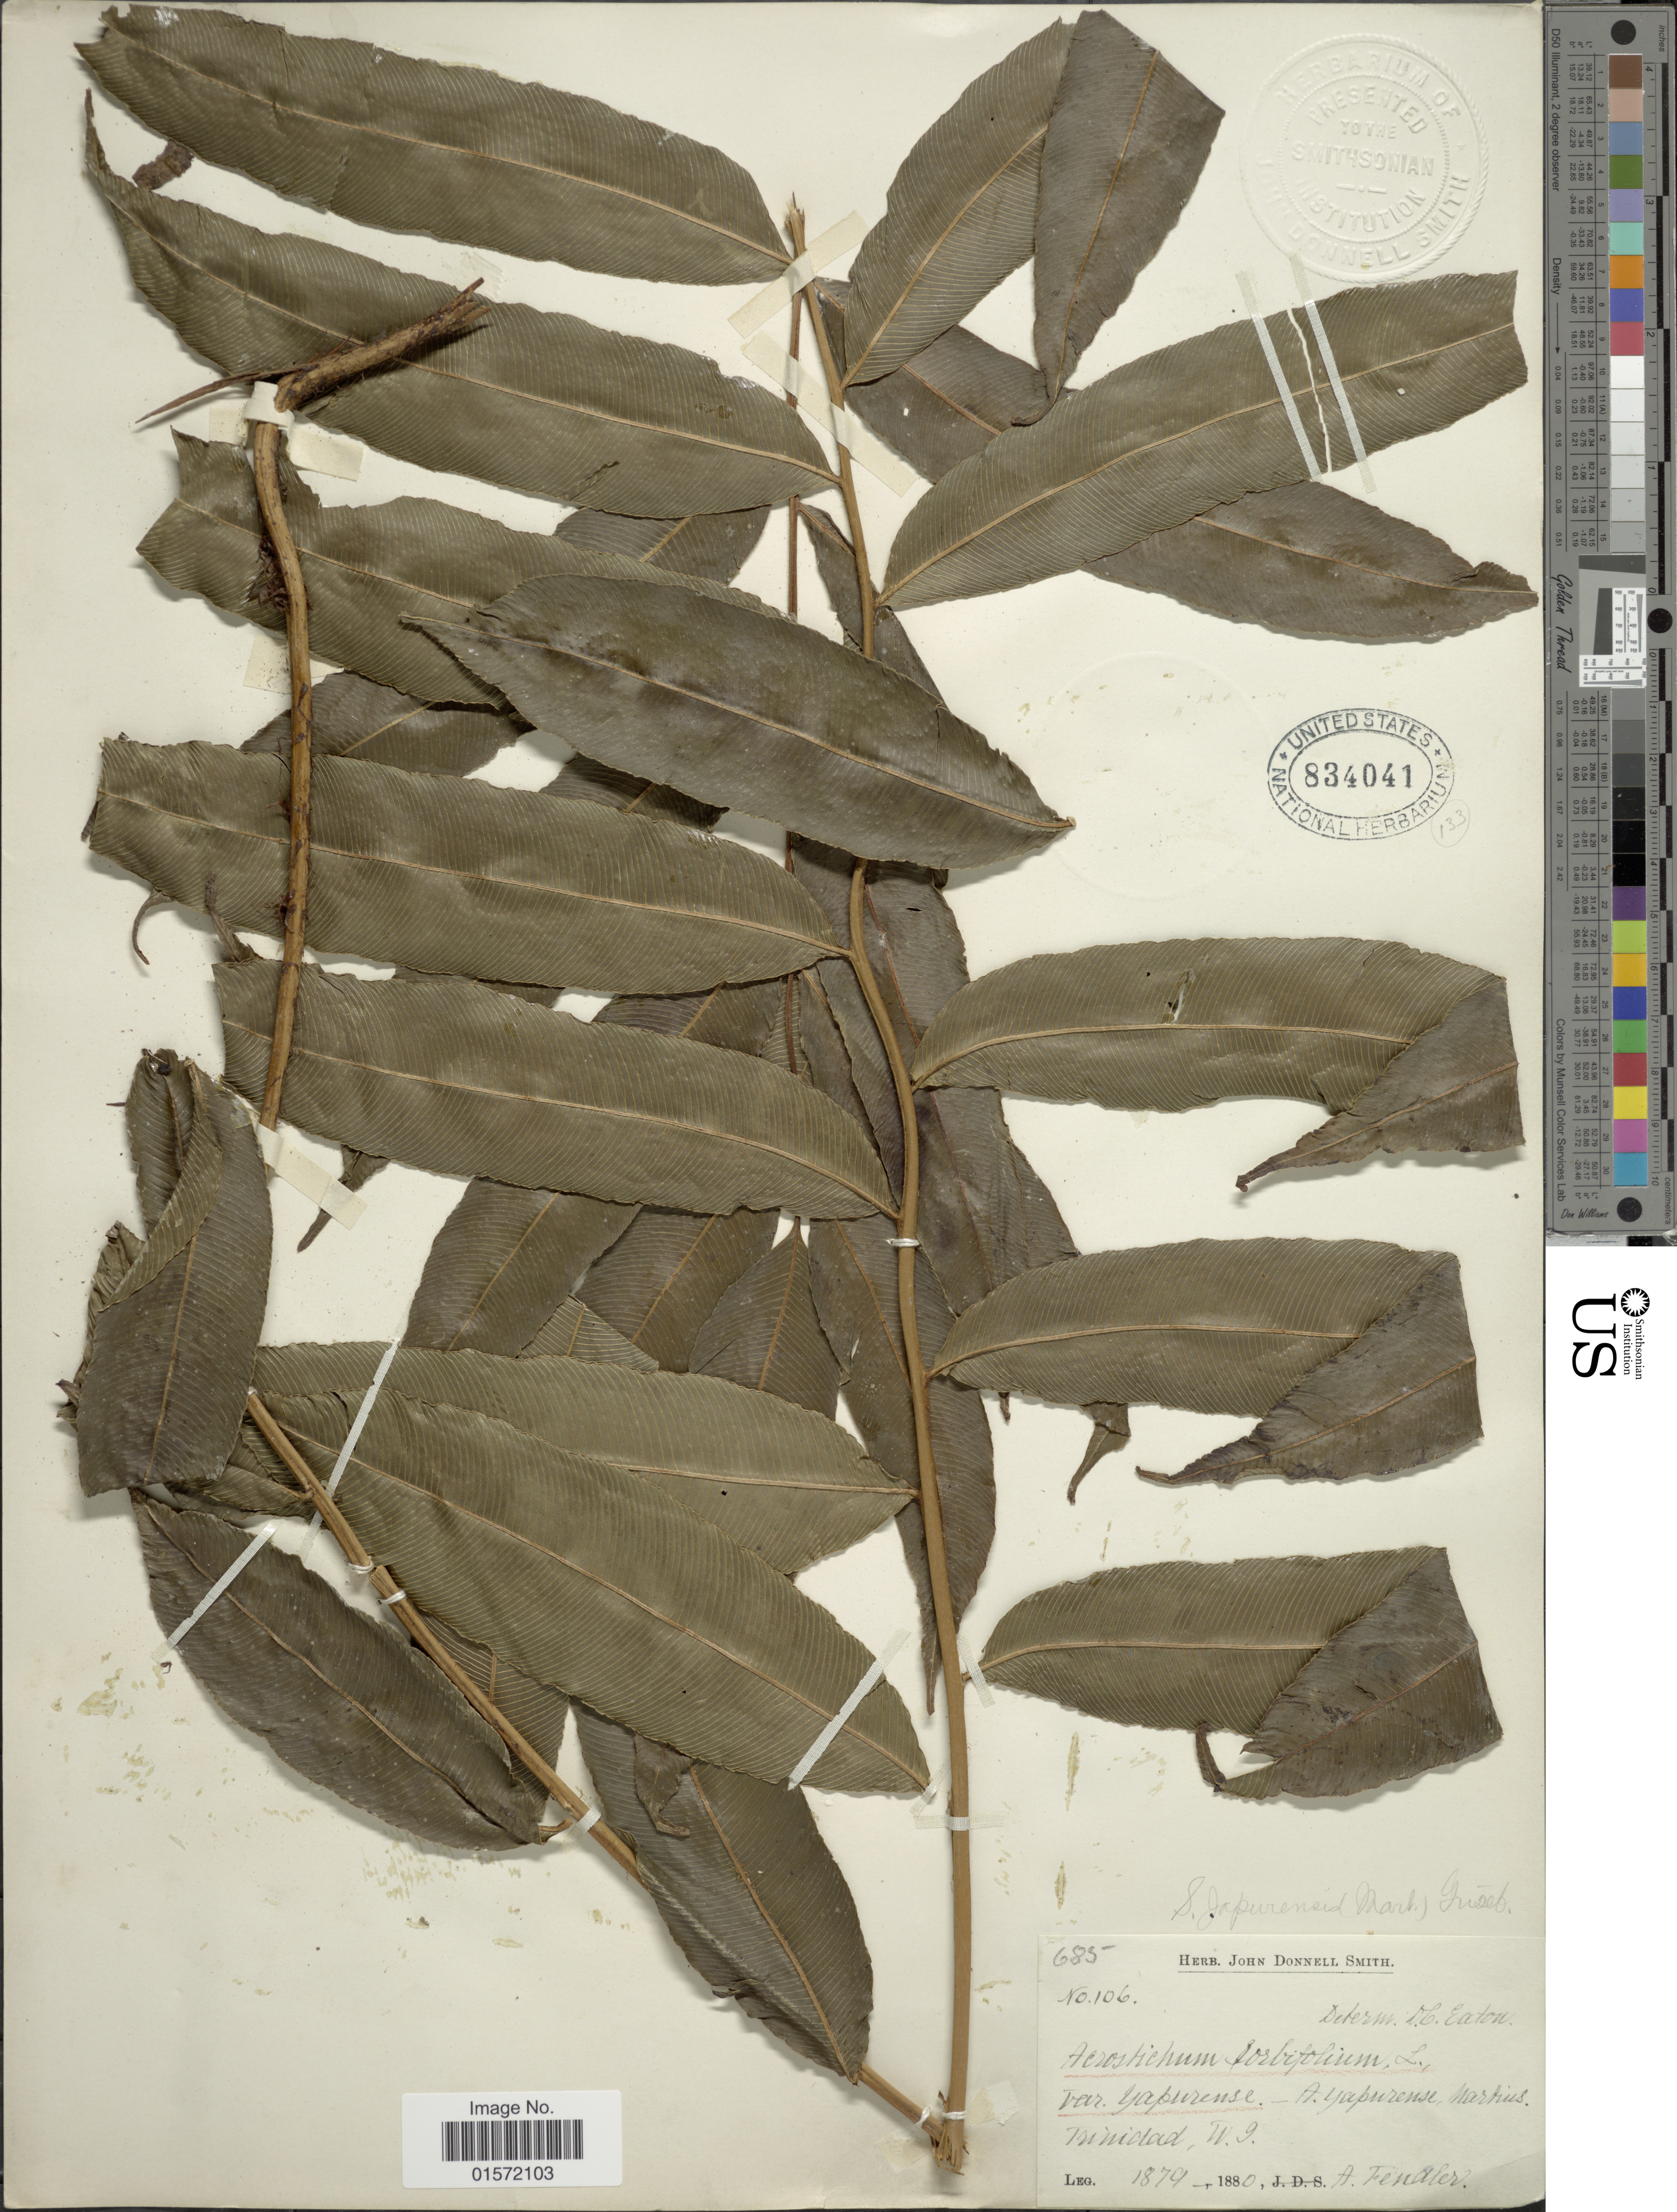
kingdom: Plantae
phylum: Tracheophyta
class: Polypodiopsida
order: Polypodiales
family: Lomariopsidaceae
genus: Lomariopsis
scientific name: Lomariopsis japurensis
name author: (Mart.) J. Sm.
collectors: A. Fendler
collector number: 106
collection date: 1879/1880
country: Trinidad and Tobago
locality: Trinidad, W. I.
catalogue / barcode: US 834041